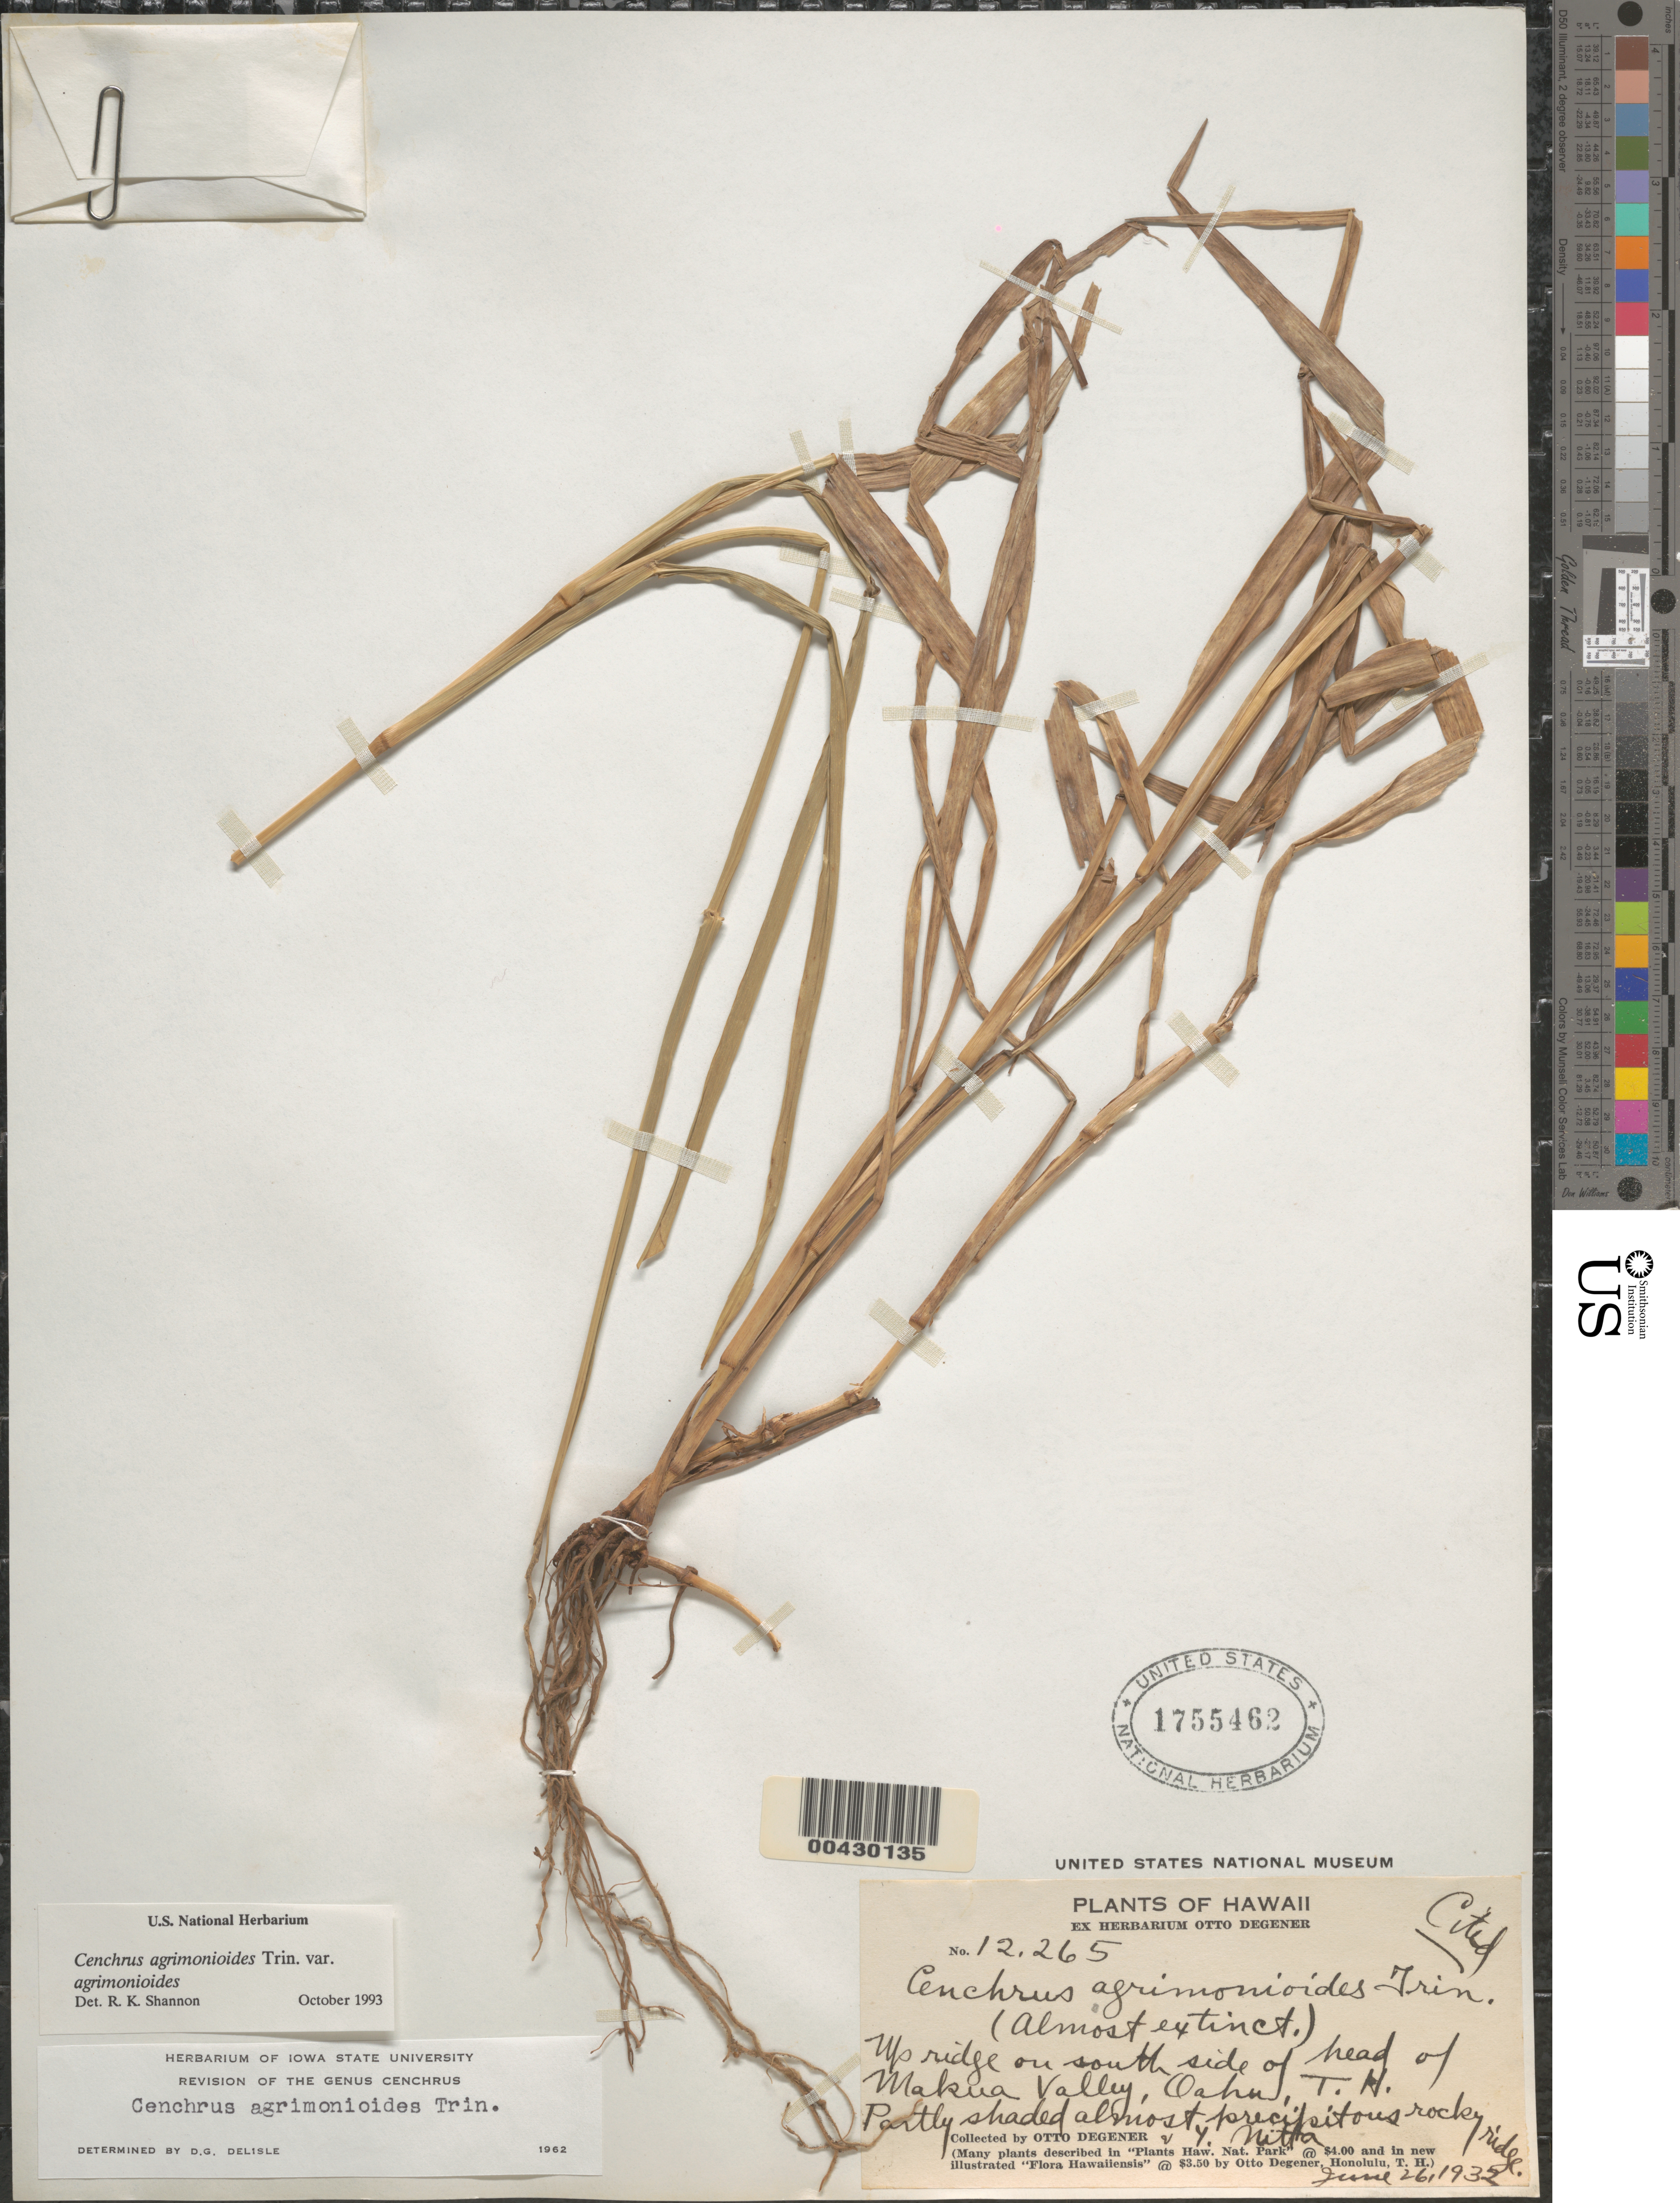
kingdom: Plantae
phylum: Tracheophyta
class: Liliopsida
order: Poales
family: Poaceae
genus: Cenchrus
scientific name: Cenchrus agrimonioides var. agrimonioides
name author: Trin.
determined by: Shannon, R. K., (UNITED STATES)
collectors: O. Degener & Y. Nitta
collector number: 12265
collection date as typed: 26 Jun 1935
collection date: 1935-06-26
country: United States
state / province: Hawaii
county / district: Honolulu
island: Oahu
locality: Up ridge on south side of head of Makua Valley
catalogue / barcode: US 1755462